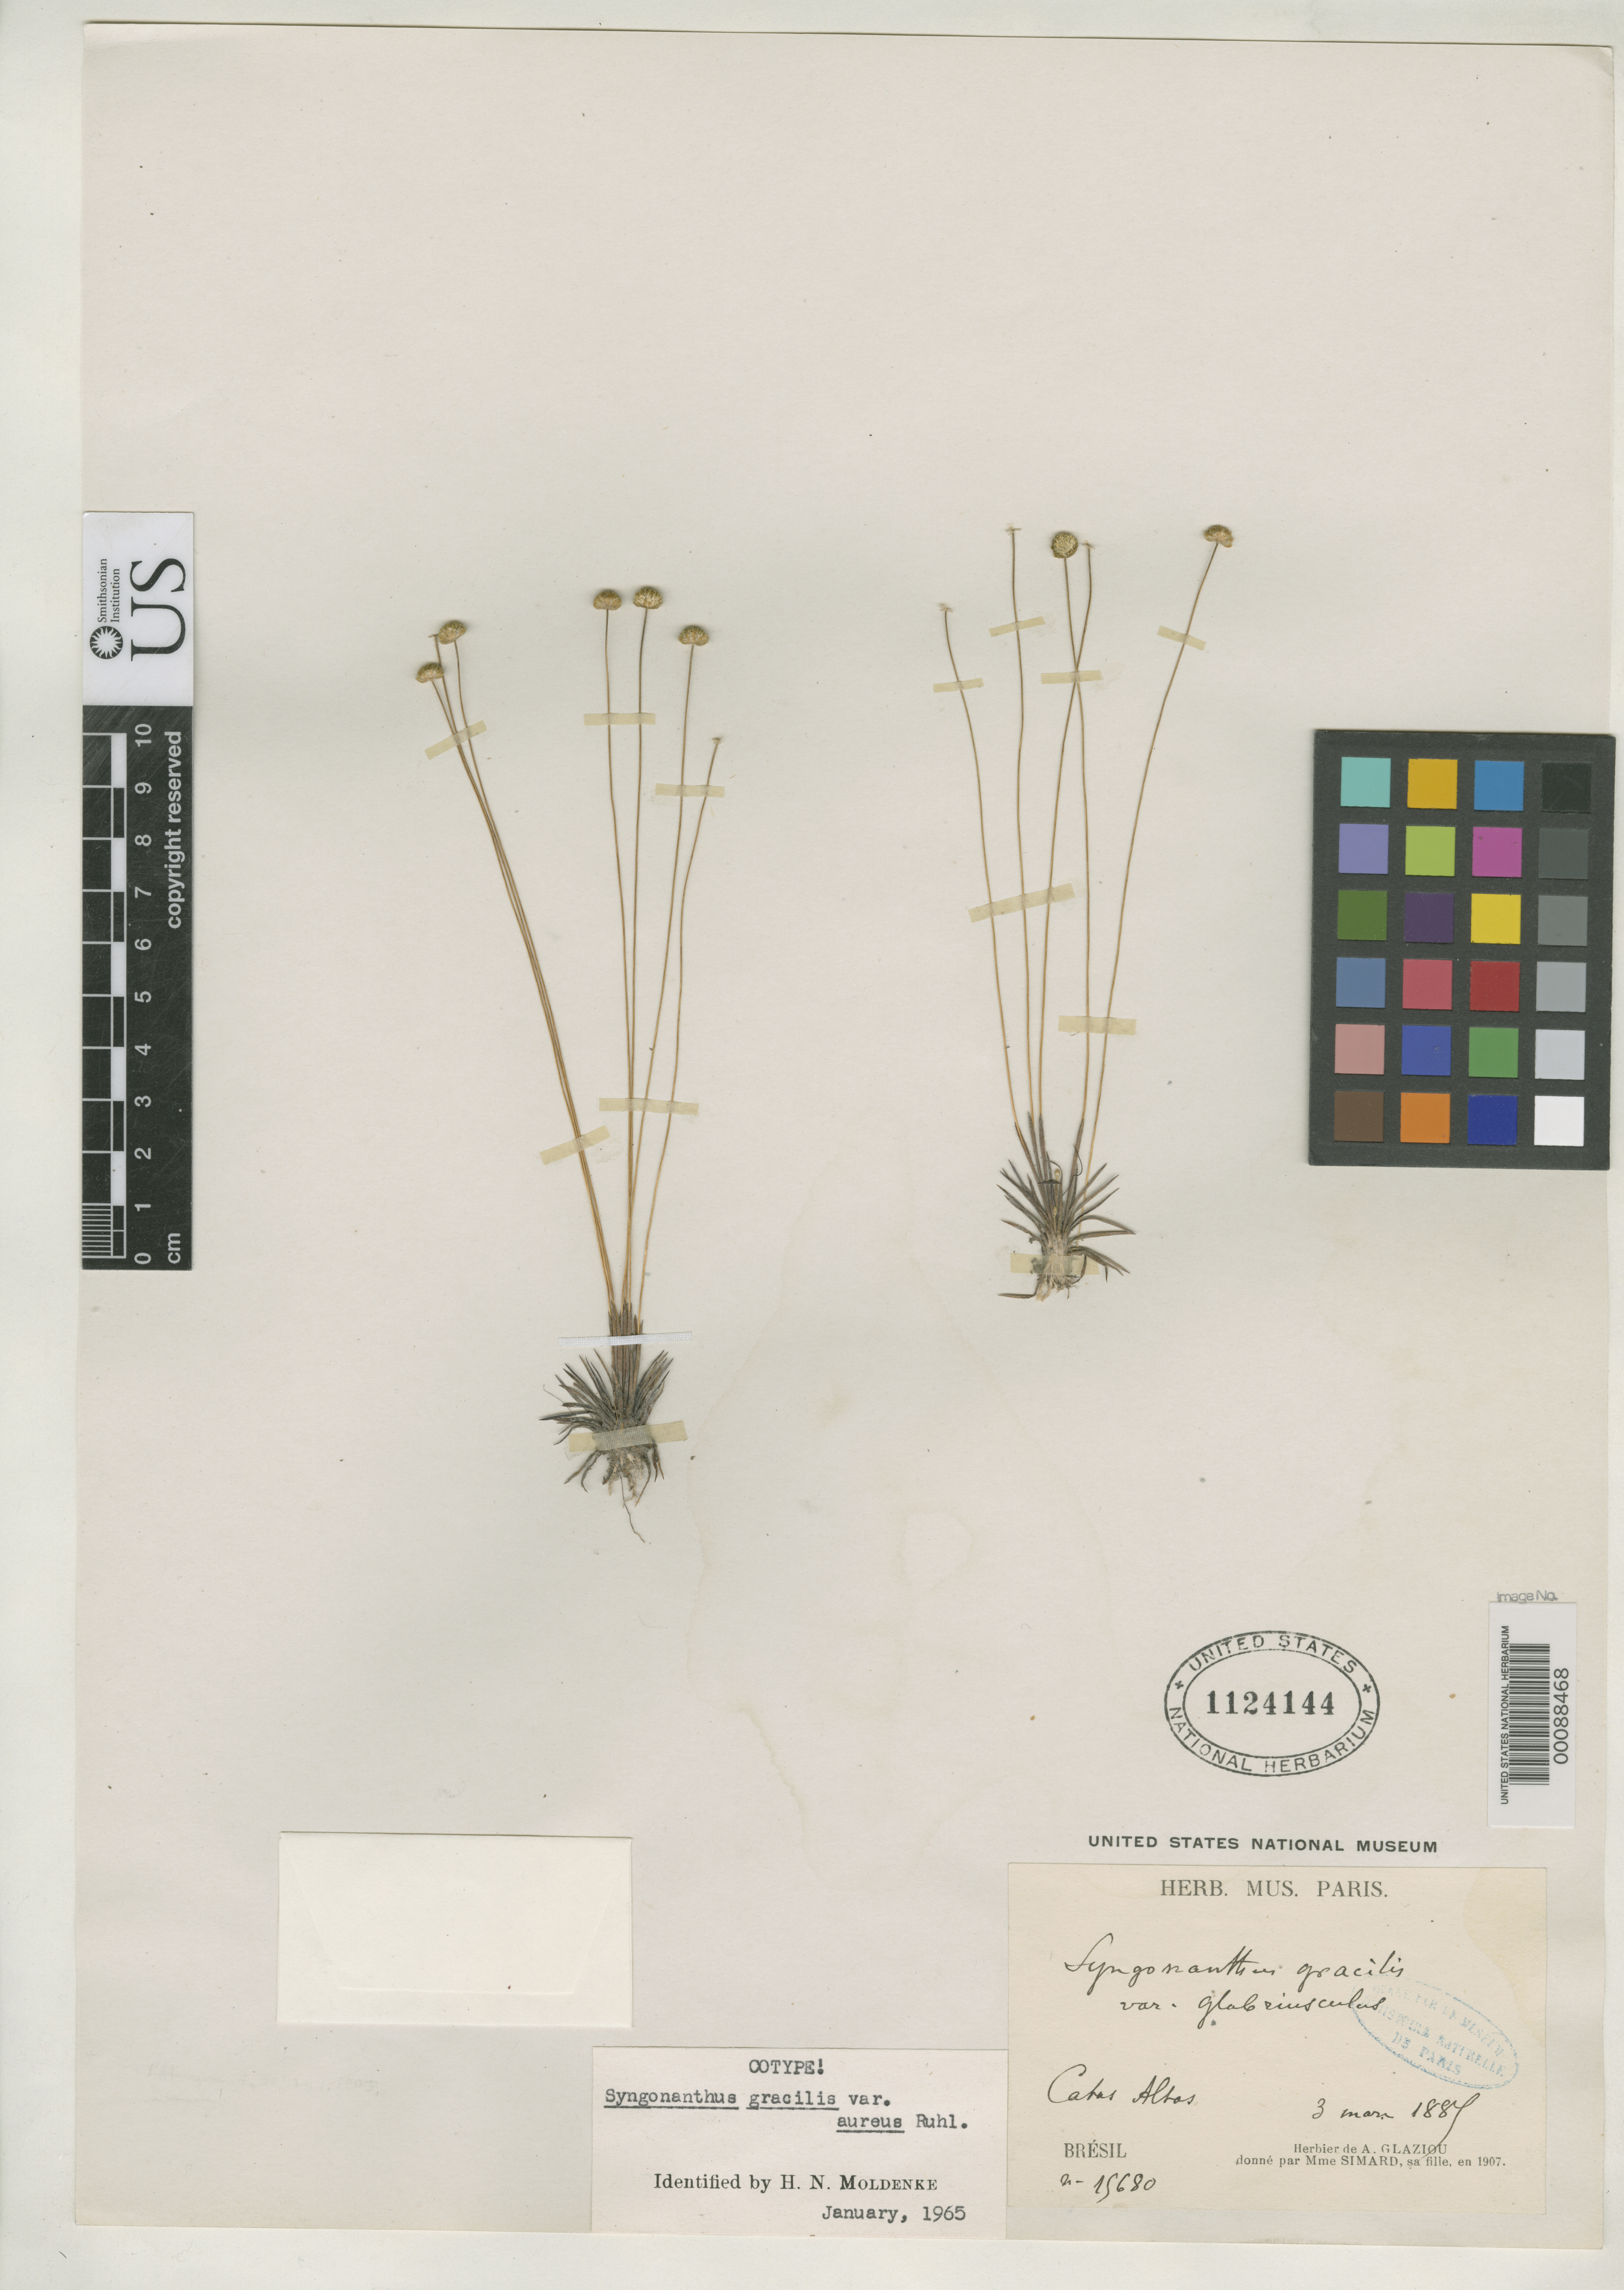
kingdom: Plantae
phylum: Tracheophyta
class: Liliopsida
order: Poales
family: Eriocaulaceae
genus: Syngonanthus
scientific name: Syngonanthus gracilis var. aureus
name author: Ruhland in Engl.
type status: Syntype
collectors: A. F. M. Glaziou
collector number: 15680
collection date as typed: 03 Mar 1887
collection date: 1887-03-03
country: Brazil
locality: Cabas Altos.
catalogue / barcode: US 1124144